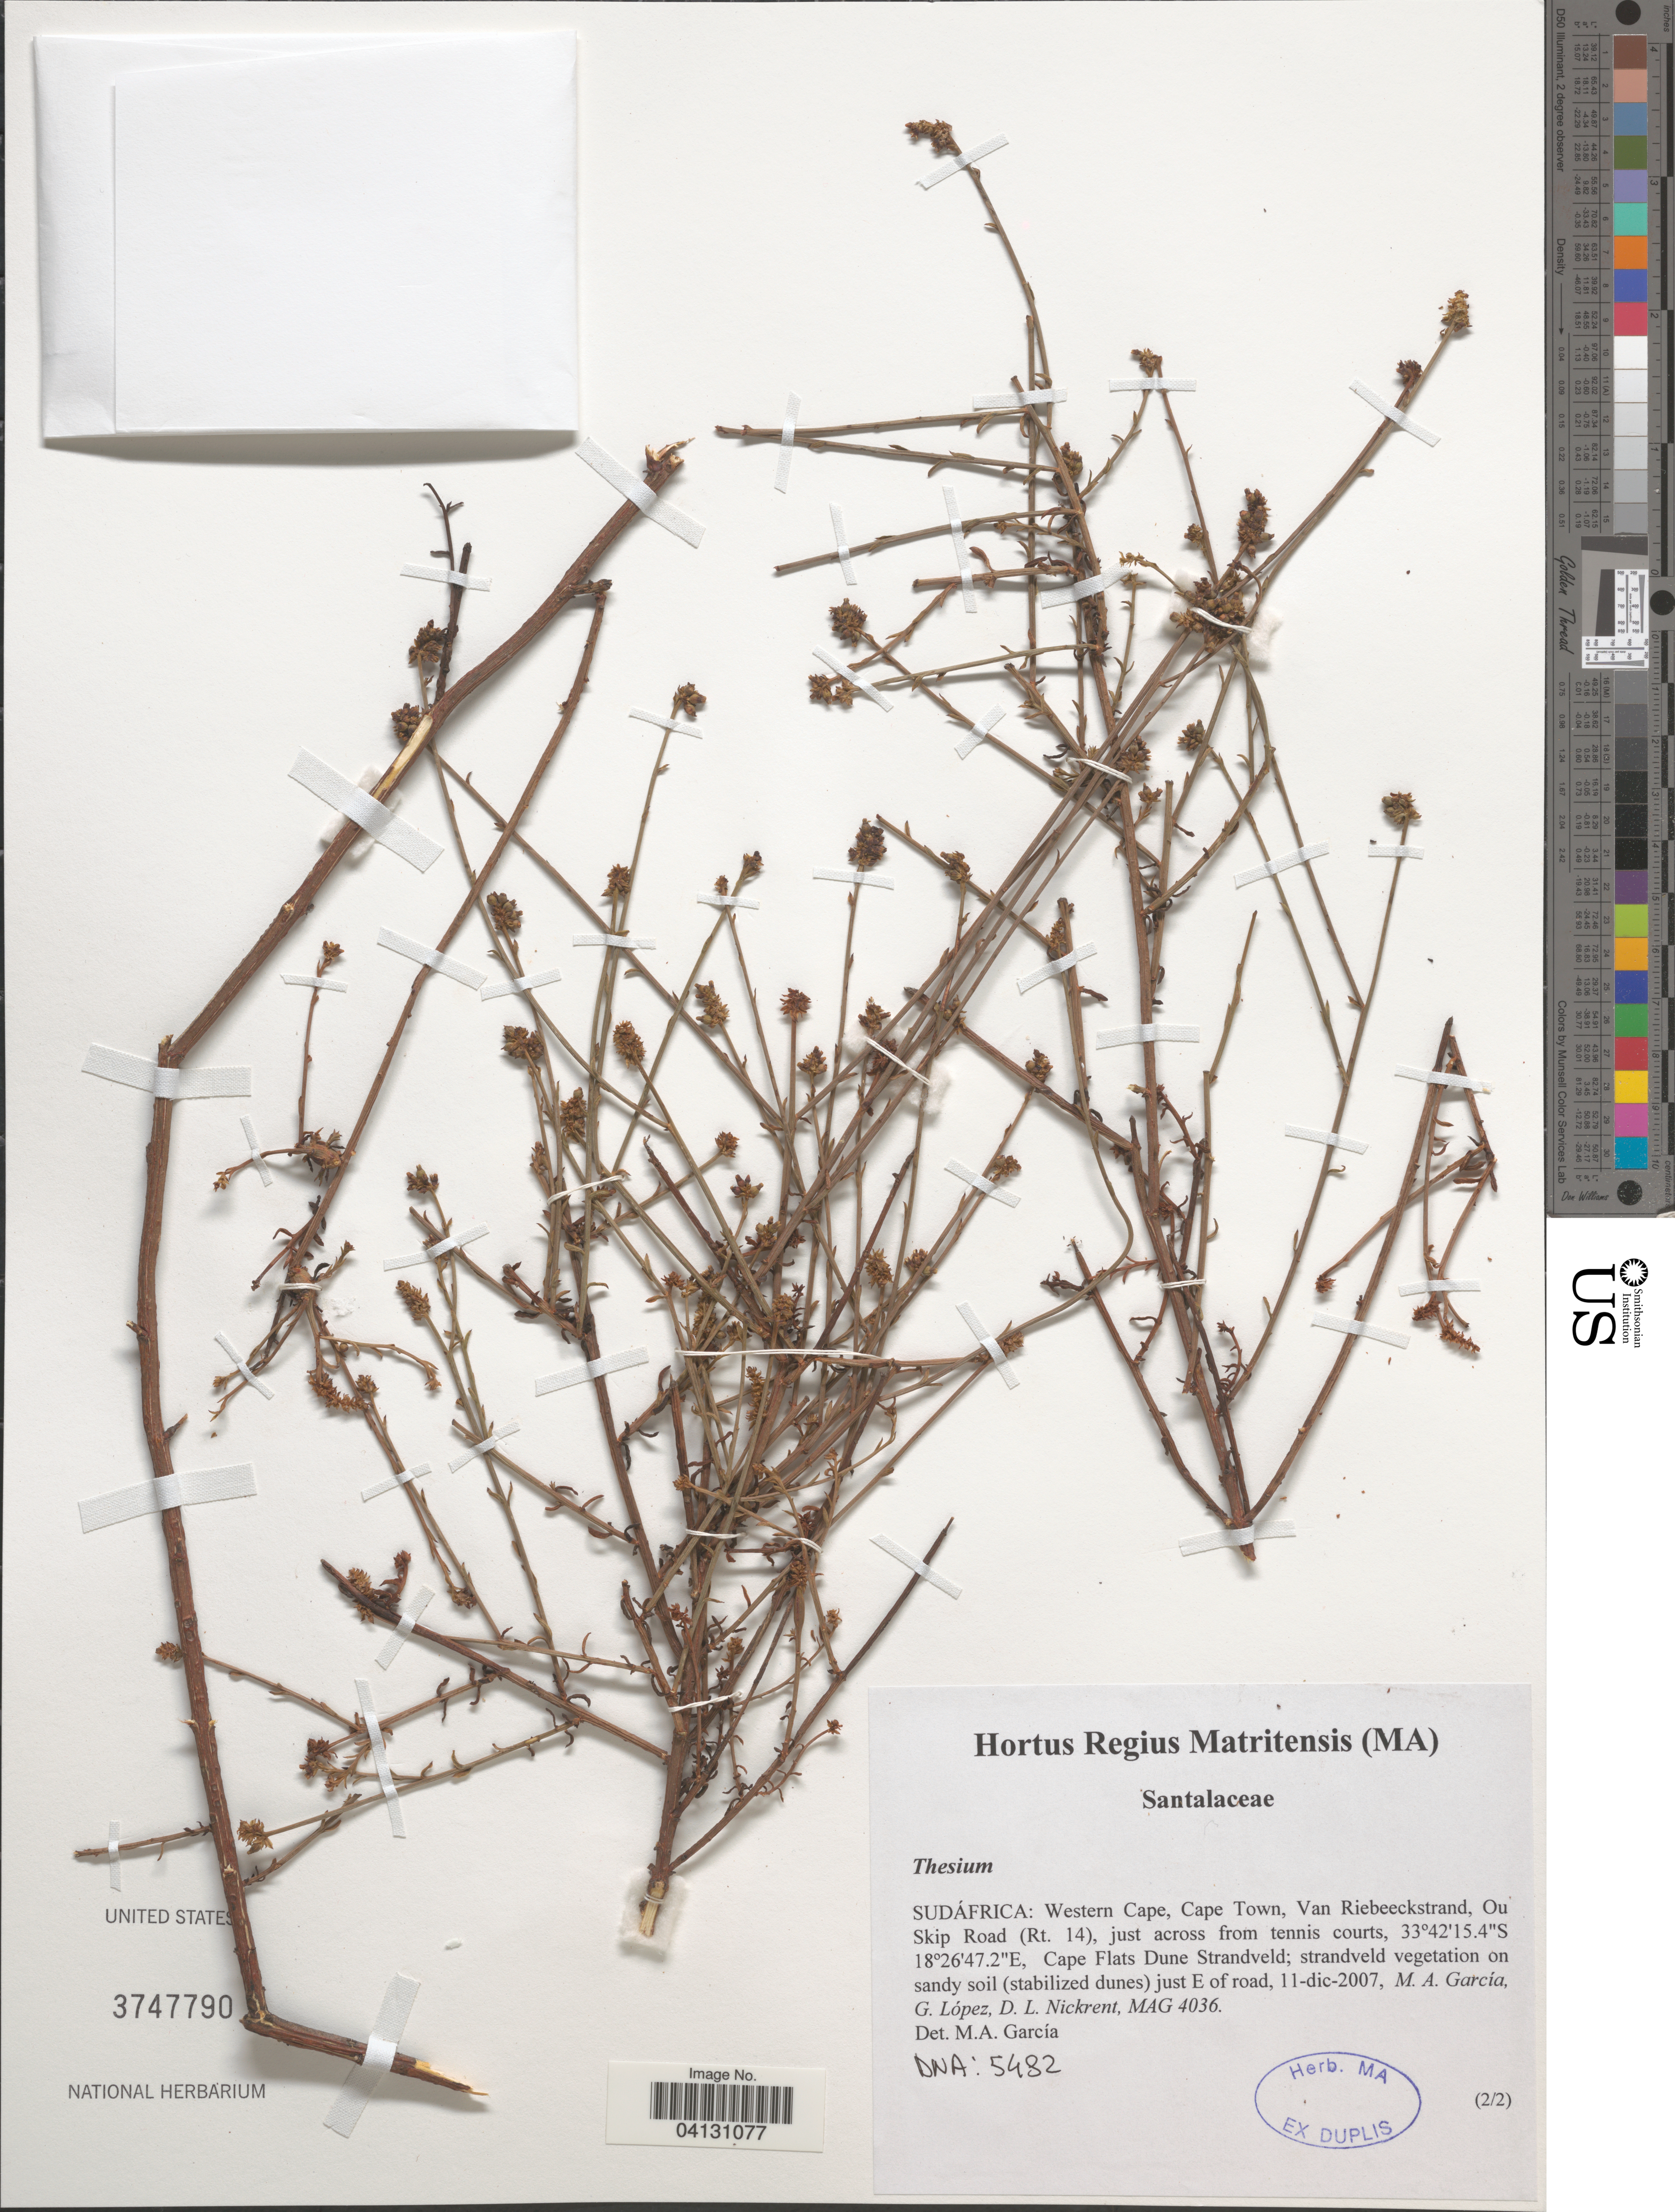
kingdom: Plantae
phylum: Tracheophyta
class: Magnoliopsida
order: Santalales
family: Thesiaceae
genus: Thesium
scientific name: Thesium sp.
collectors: M. A. García, G. López & D. Nickrent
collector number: MAG4036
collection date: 2007-12-11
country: South Africa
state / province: Western Cape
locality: Sudáfrica: Cape Town, Van Riebeeckstrand, Ou Skip Road (Rt. 14), just across from tennis courts. Cape Flats Dune Strandveld; just E of road.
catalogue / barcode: US 3747790